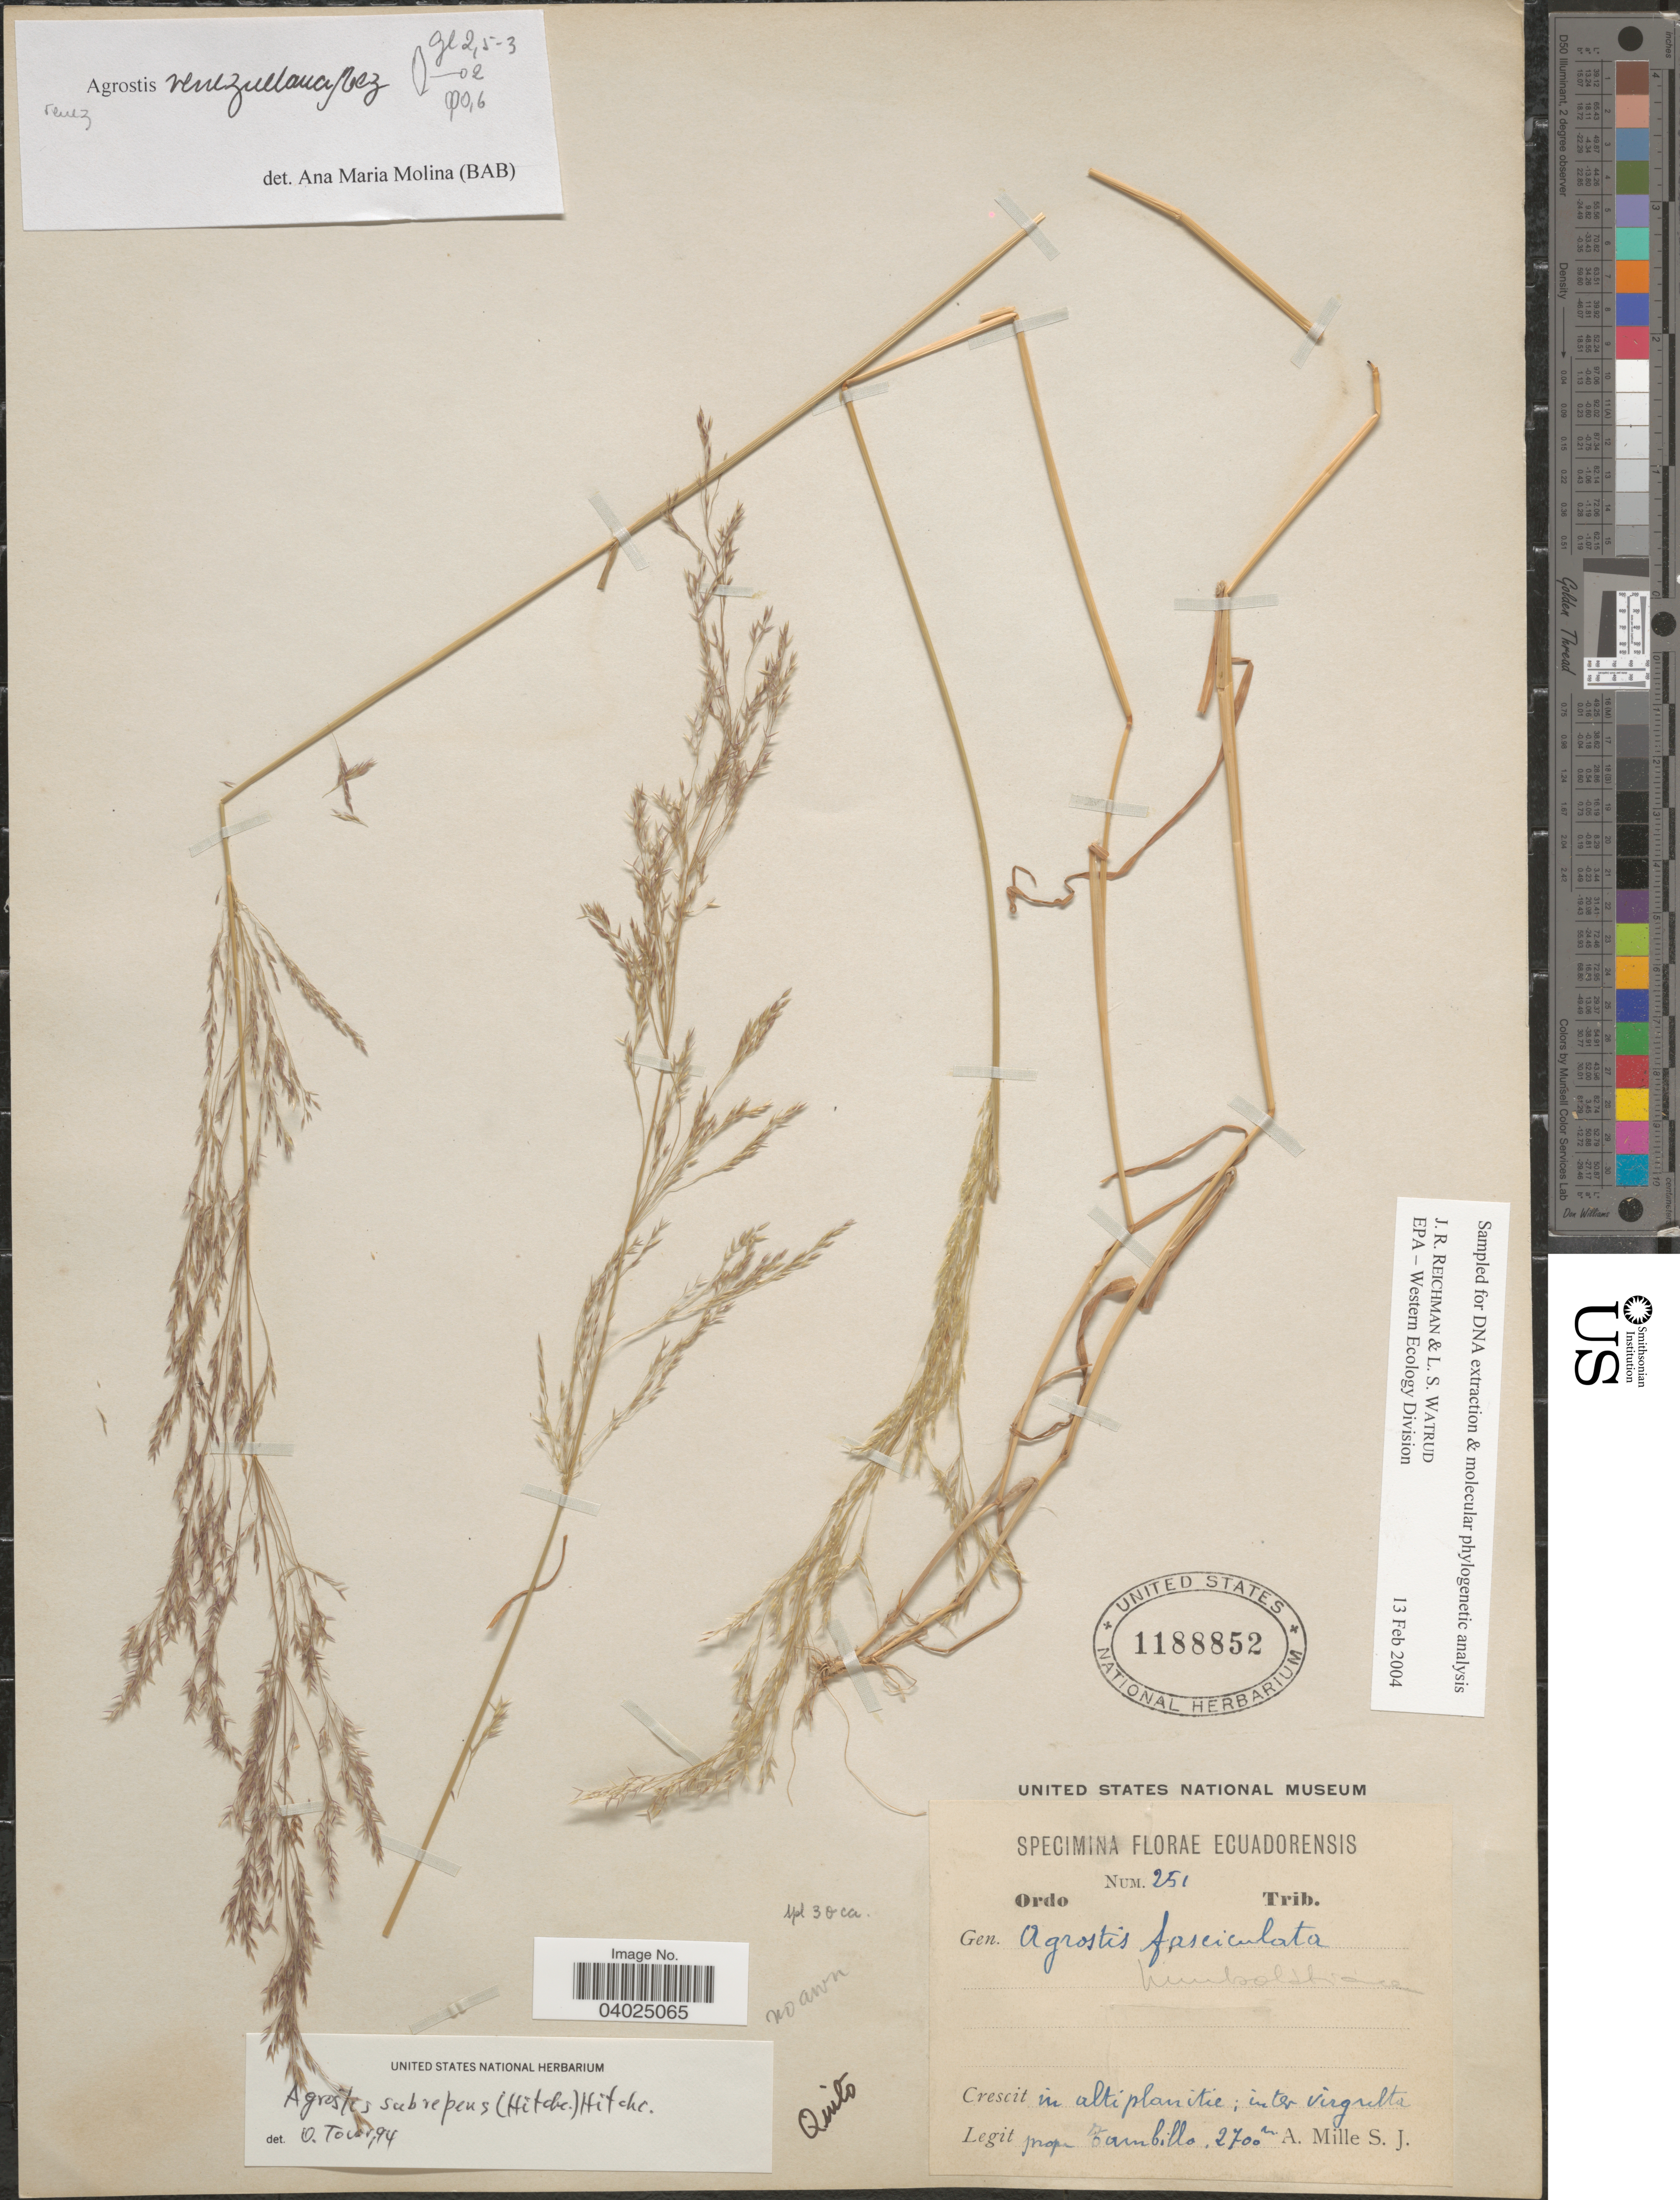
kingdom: Plantae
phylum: Tracheophyta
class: Liliopsida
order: Poales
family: Poaceae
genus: Agrostis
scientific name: Agrostis venezuelana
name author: Mez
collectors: A. Mille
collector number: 251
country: Ecuador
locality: Quito. In altiplanitie; inter virgulta prope Tambillo.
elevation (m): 2700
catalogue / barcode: US 1188852